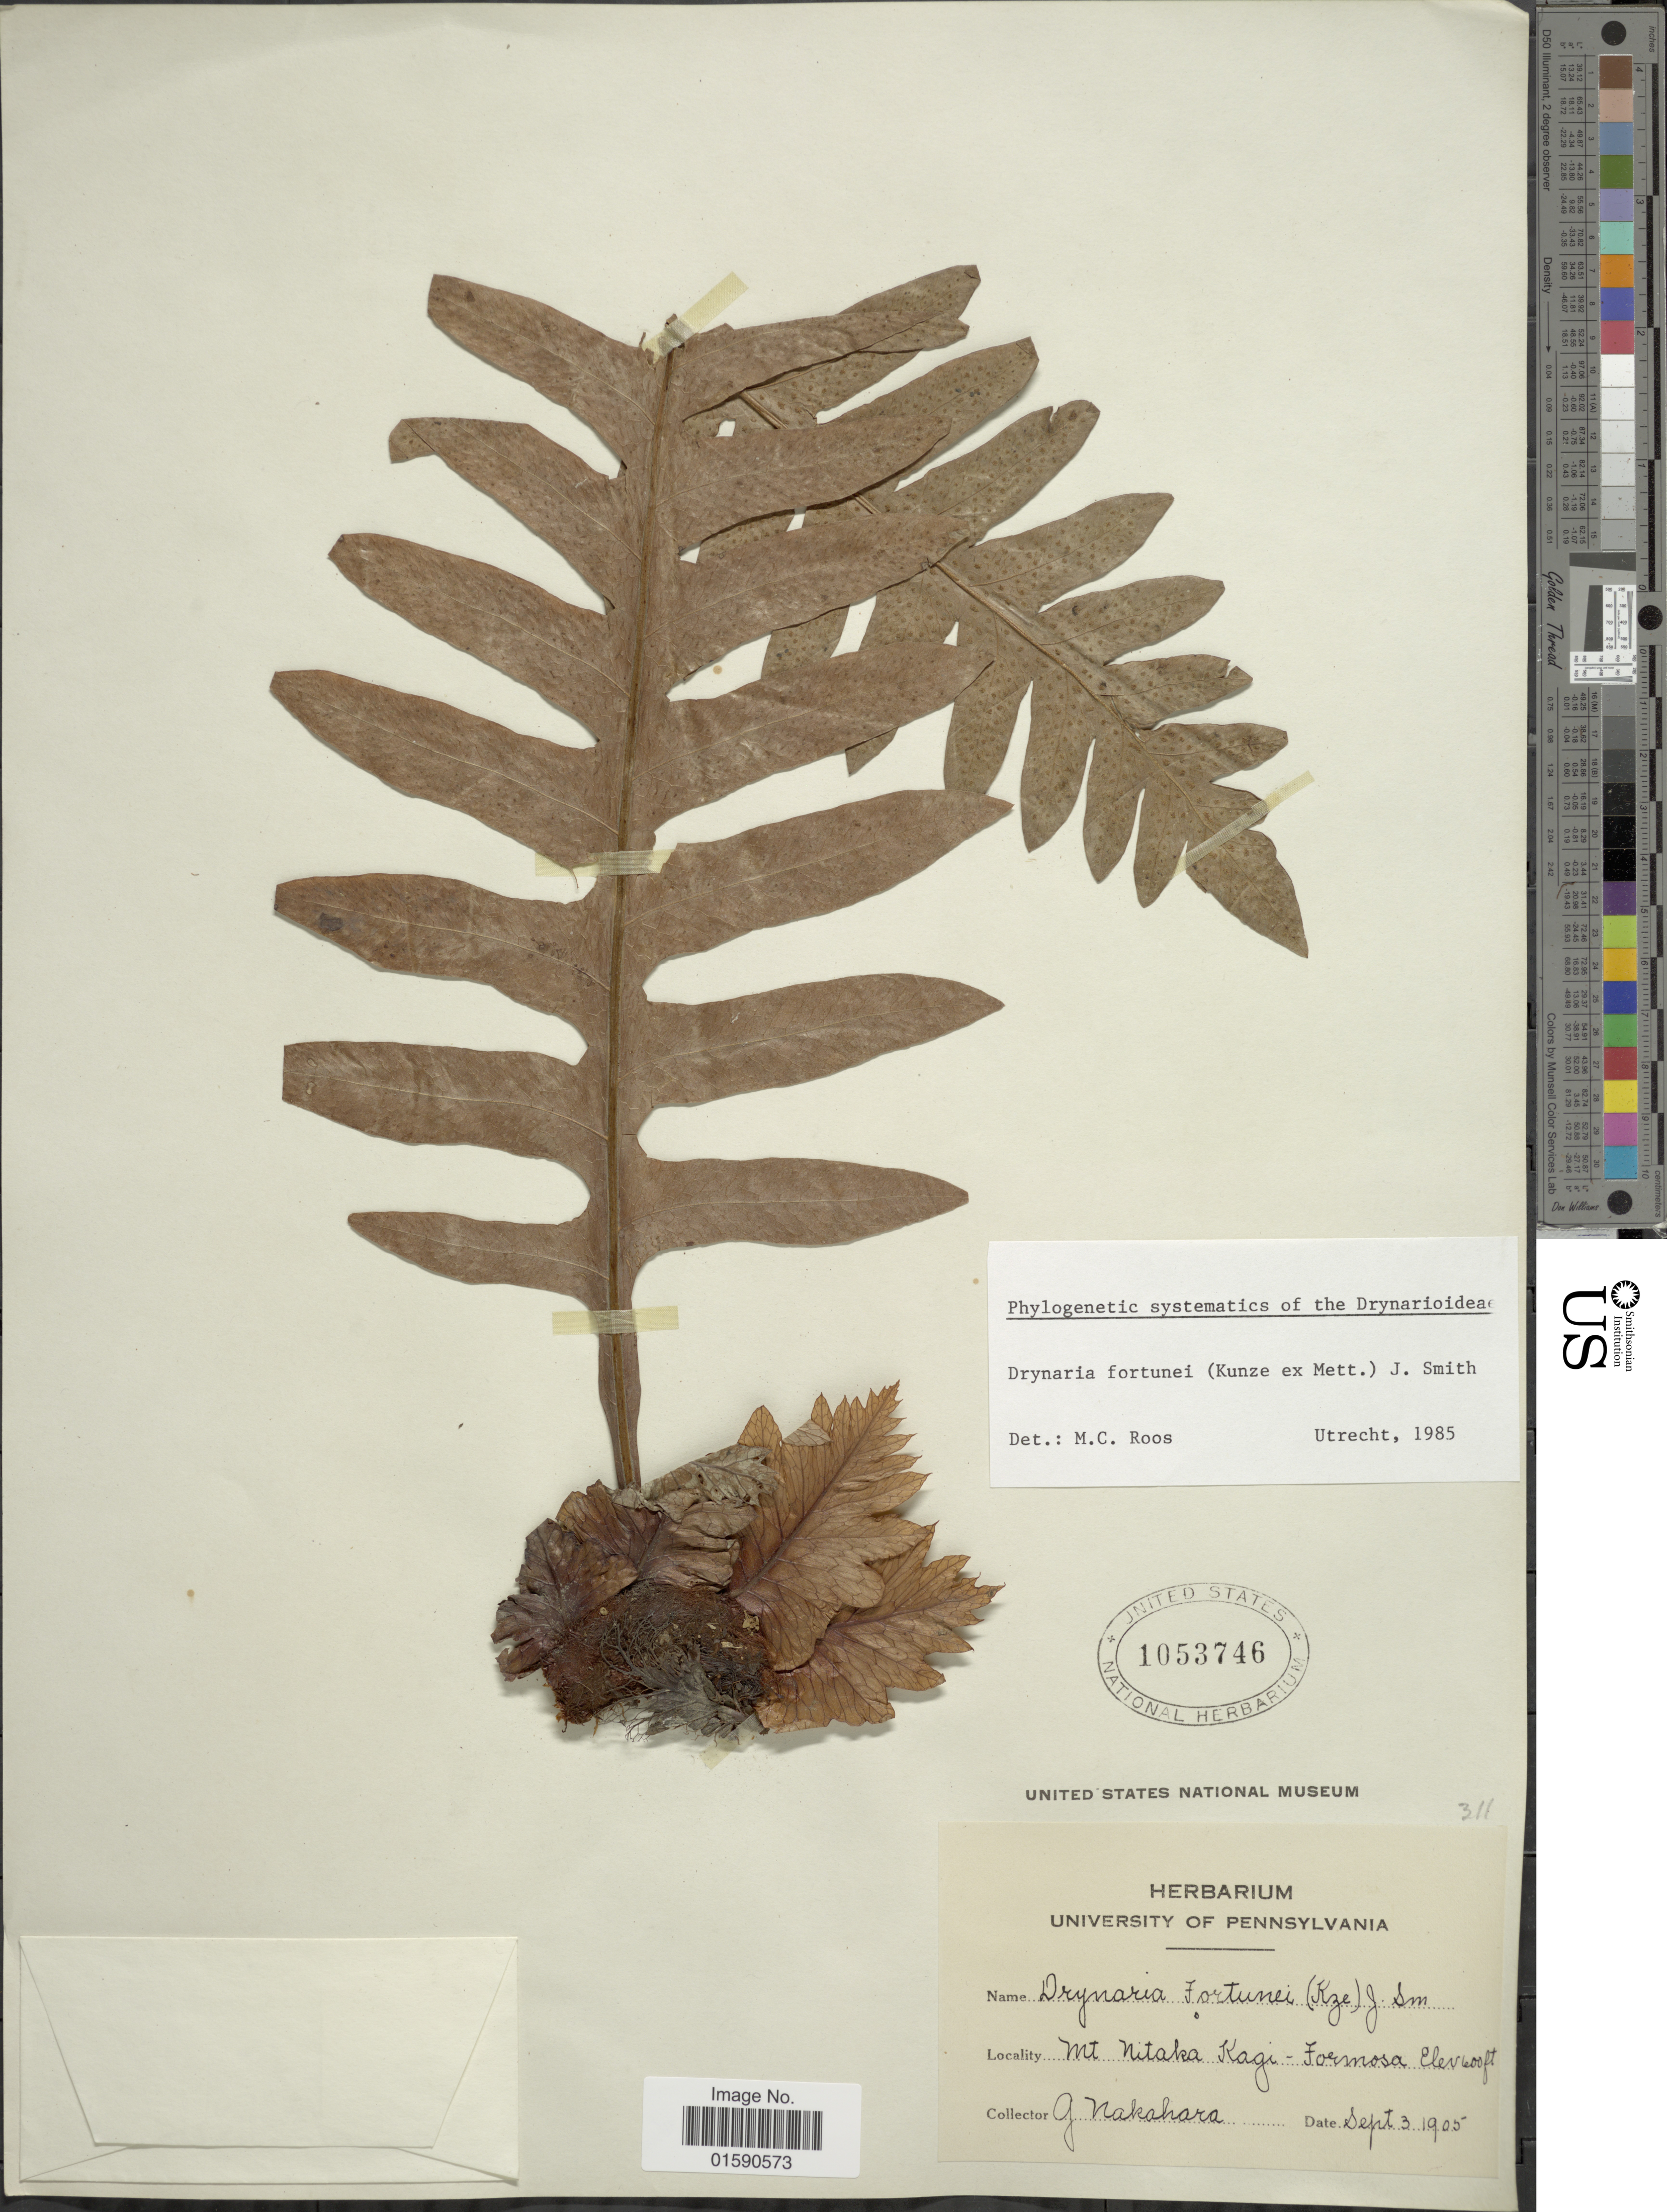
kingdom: Plantae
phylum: Tracheophyta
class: Polypodiopsida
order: Polypodiales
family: Polypodiaceae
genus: Drynaria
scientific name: Drynaria fortunei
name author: (Kunze ex Mett.) J. Sm.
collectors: G. Nakahara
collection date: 1905-09-03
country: Taiwan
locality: Mt. NItaka Kagi - Formosa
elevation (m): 183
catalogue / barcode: US 1053746